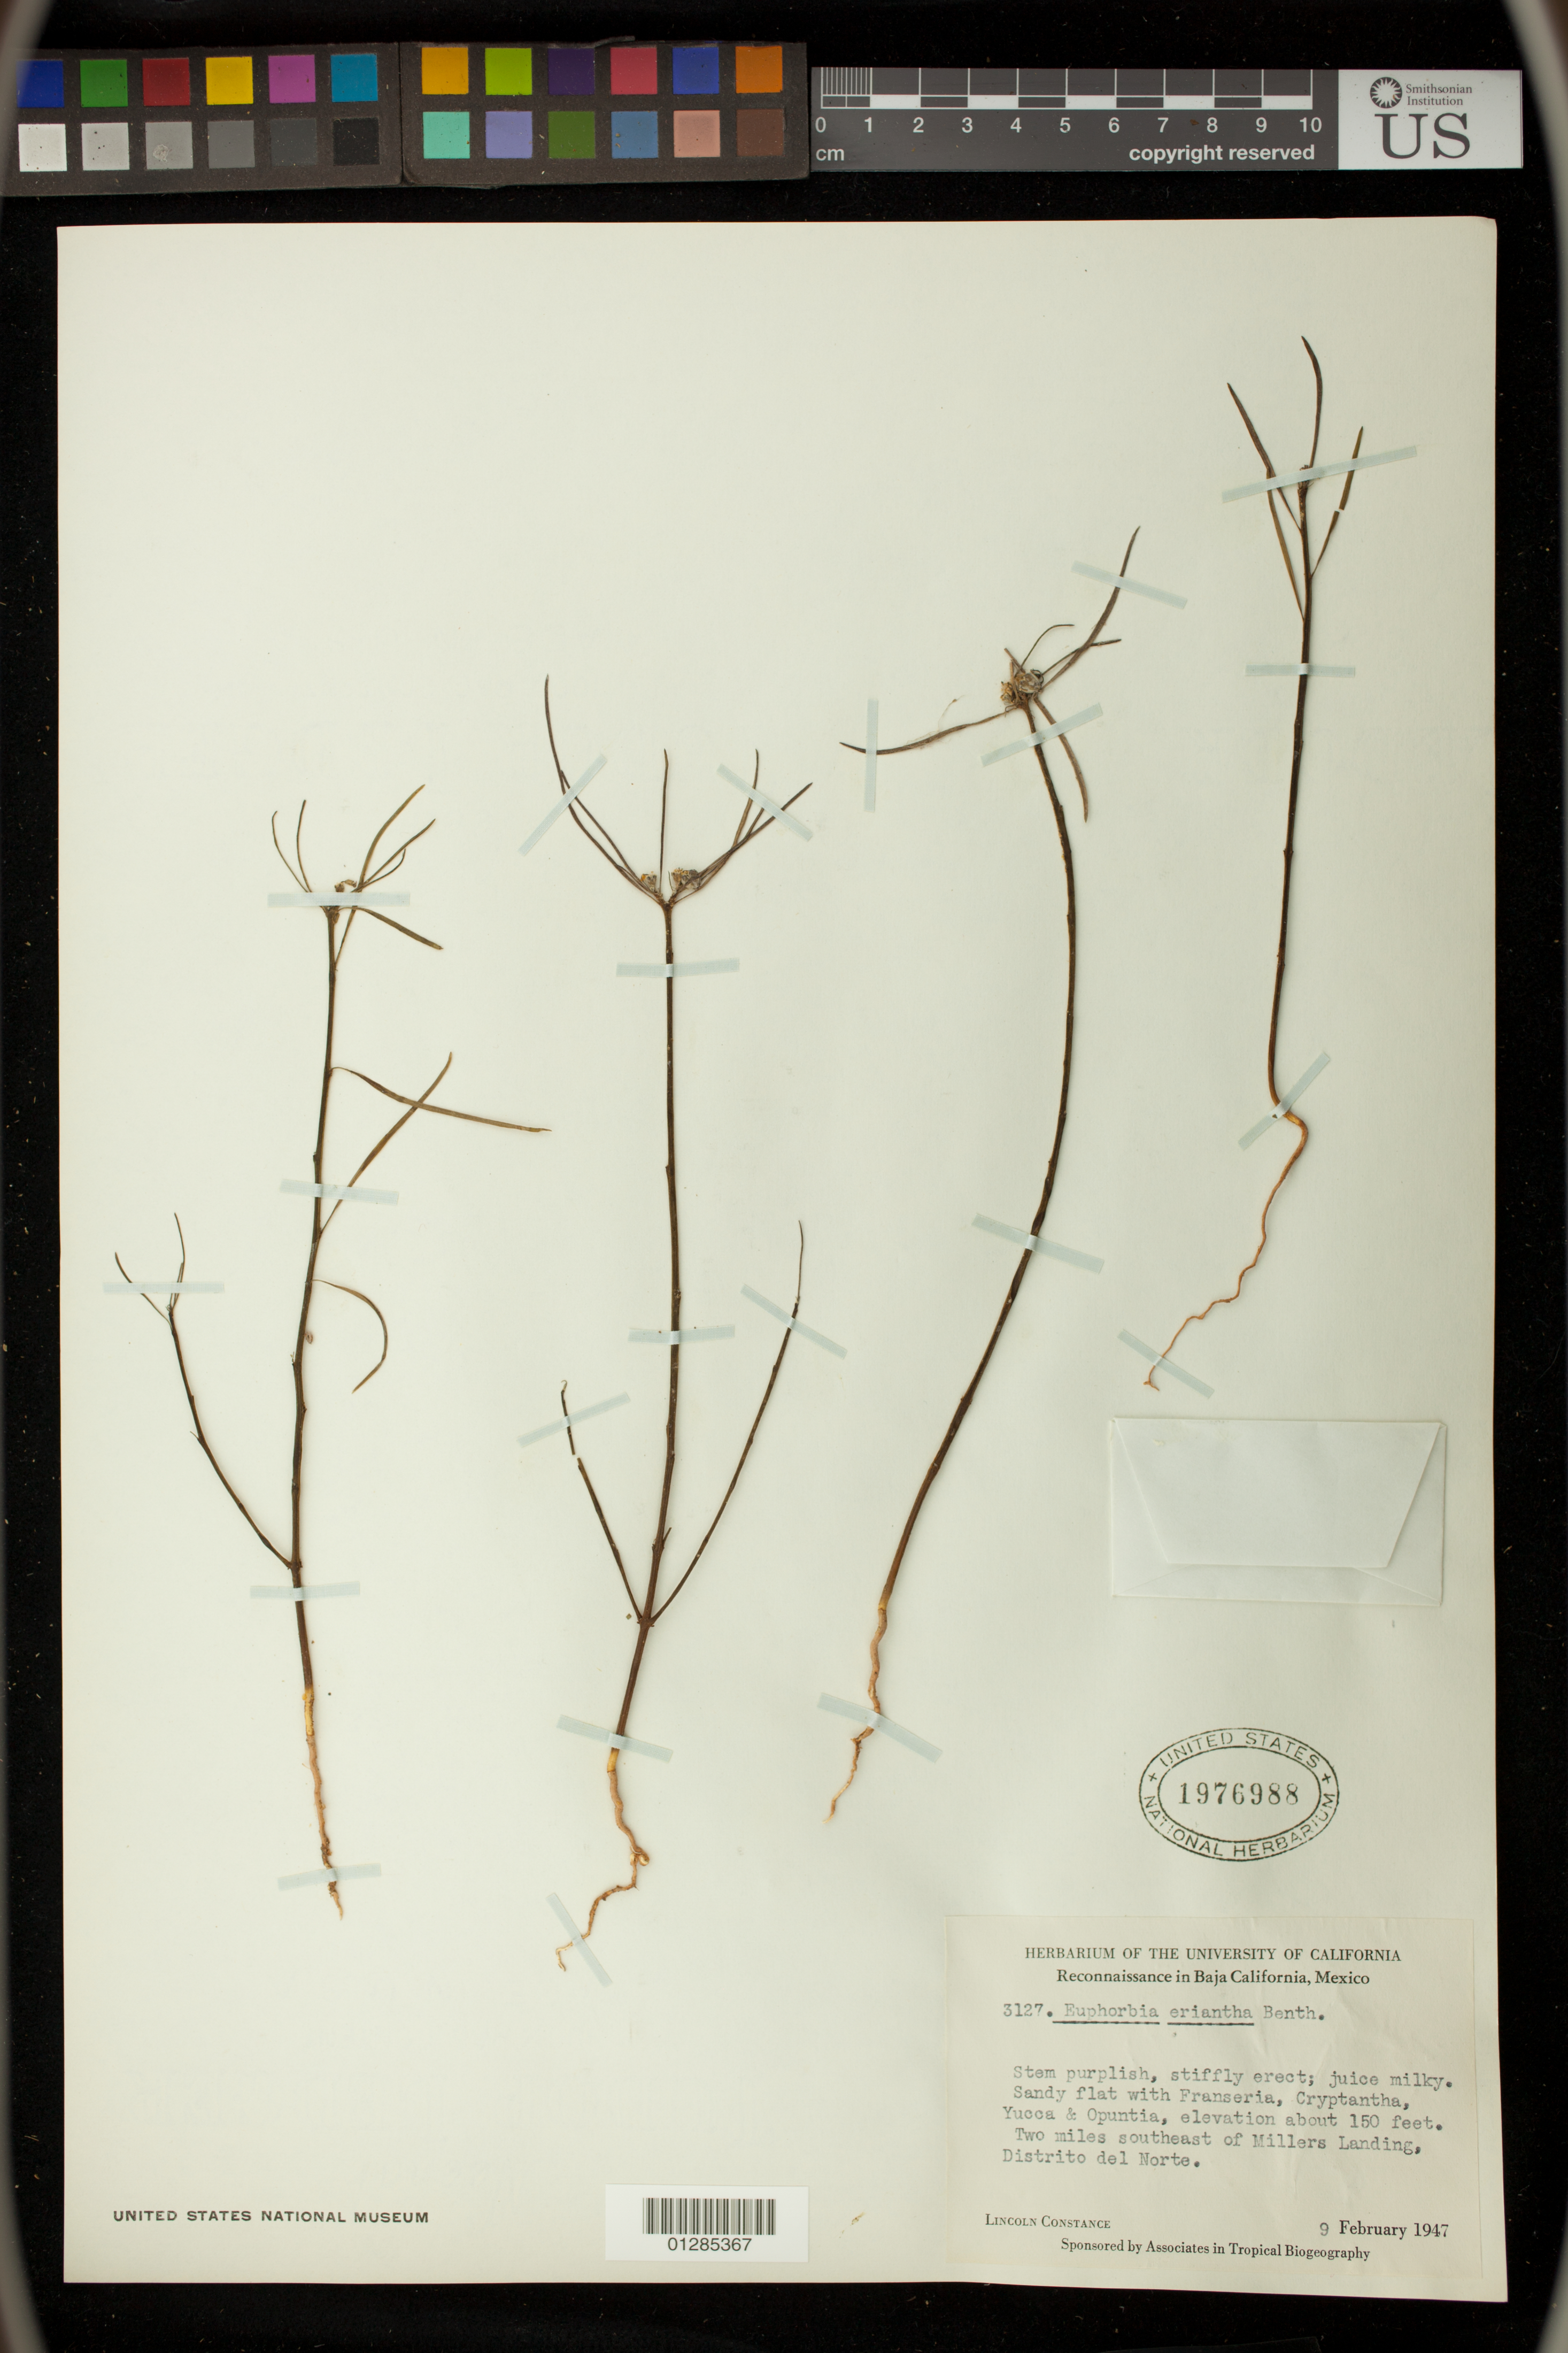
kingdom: Plantae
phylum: Tracheophyta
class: Magnoliopsida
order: Malpighiales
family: Euphorbiaceae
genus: Euphorbia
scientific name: Euphorbia eriantha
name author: Benth.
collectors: L. Constance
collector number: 3127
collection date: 1947-02-09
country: Mexico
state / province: Baja California Norte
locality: Two miles southeast of Millers Landing, Distrito del Norte.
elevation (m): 46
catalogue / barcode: US 1976988